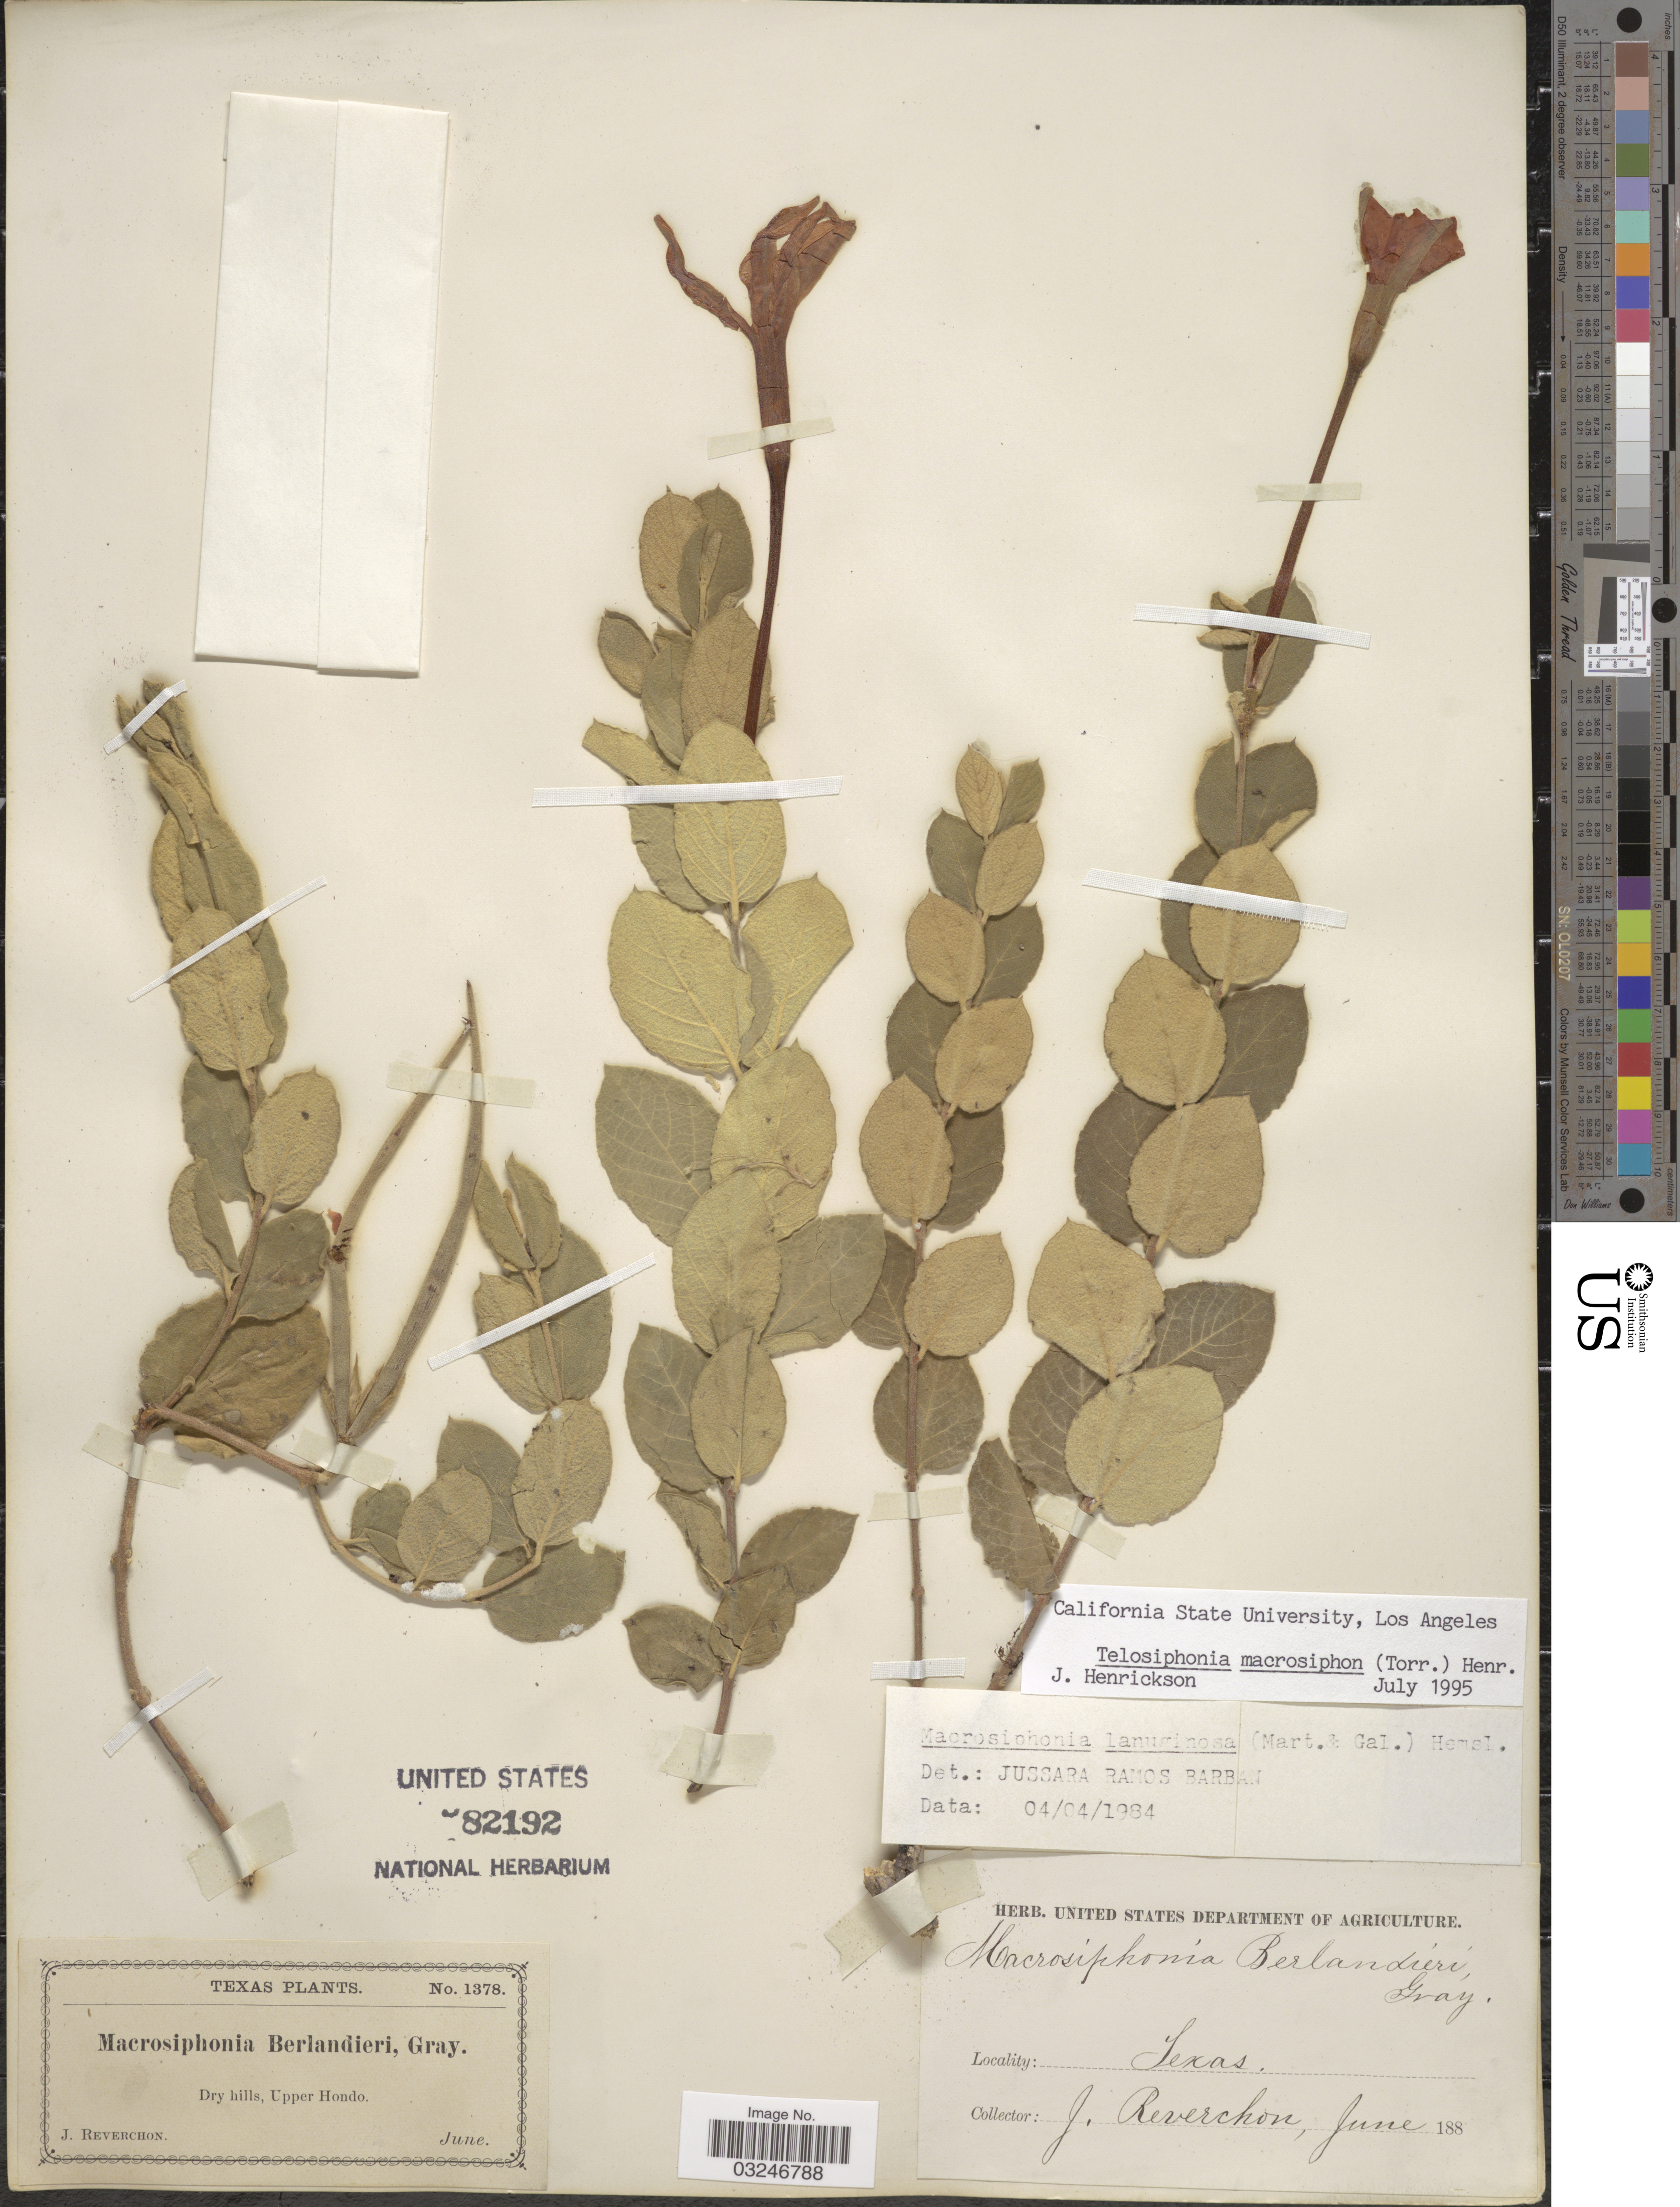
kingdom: Plantae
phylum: Tracheophyta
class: Magnoliopsida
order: Gentianales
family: Apocynaceae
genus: Telosiphonia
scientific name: Telosiphonia macrosiphon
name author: (Torr.) Henrickson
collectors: J. Reverchon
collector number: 1378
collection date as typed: June 188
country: United States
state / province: Texas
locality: Upper Hondo.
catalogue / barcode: US 82192